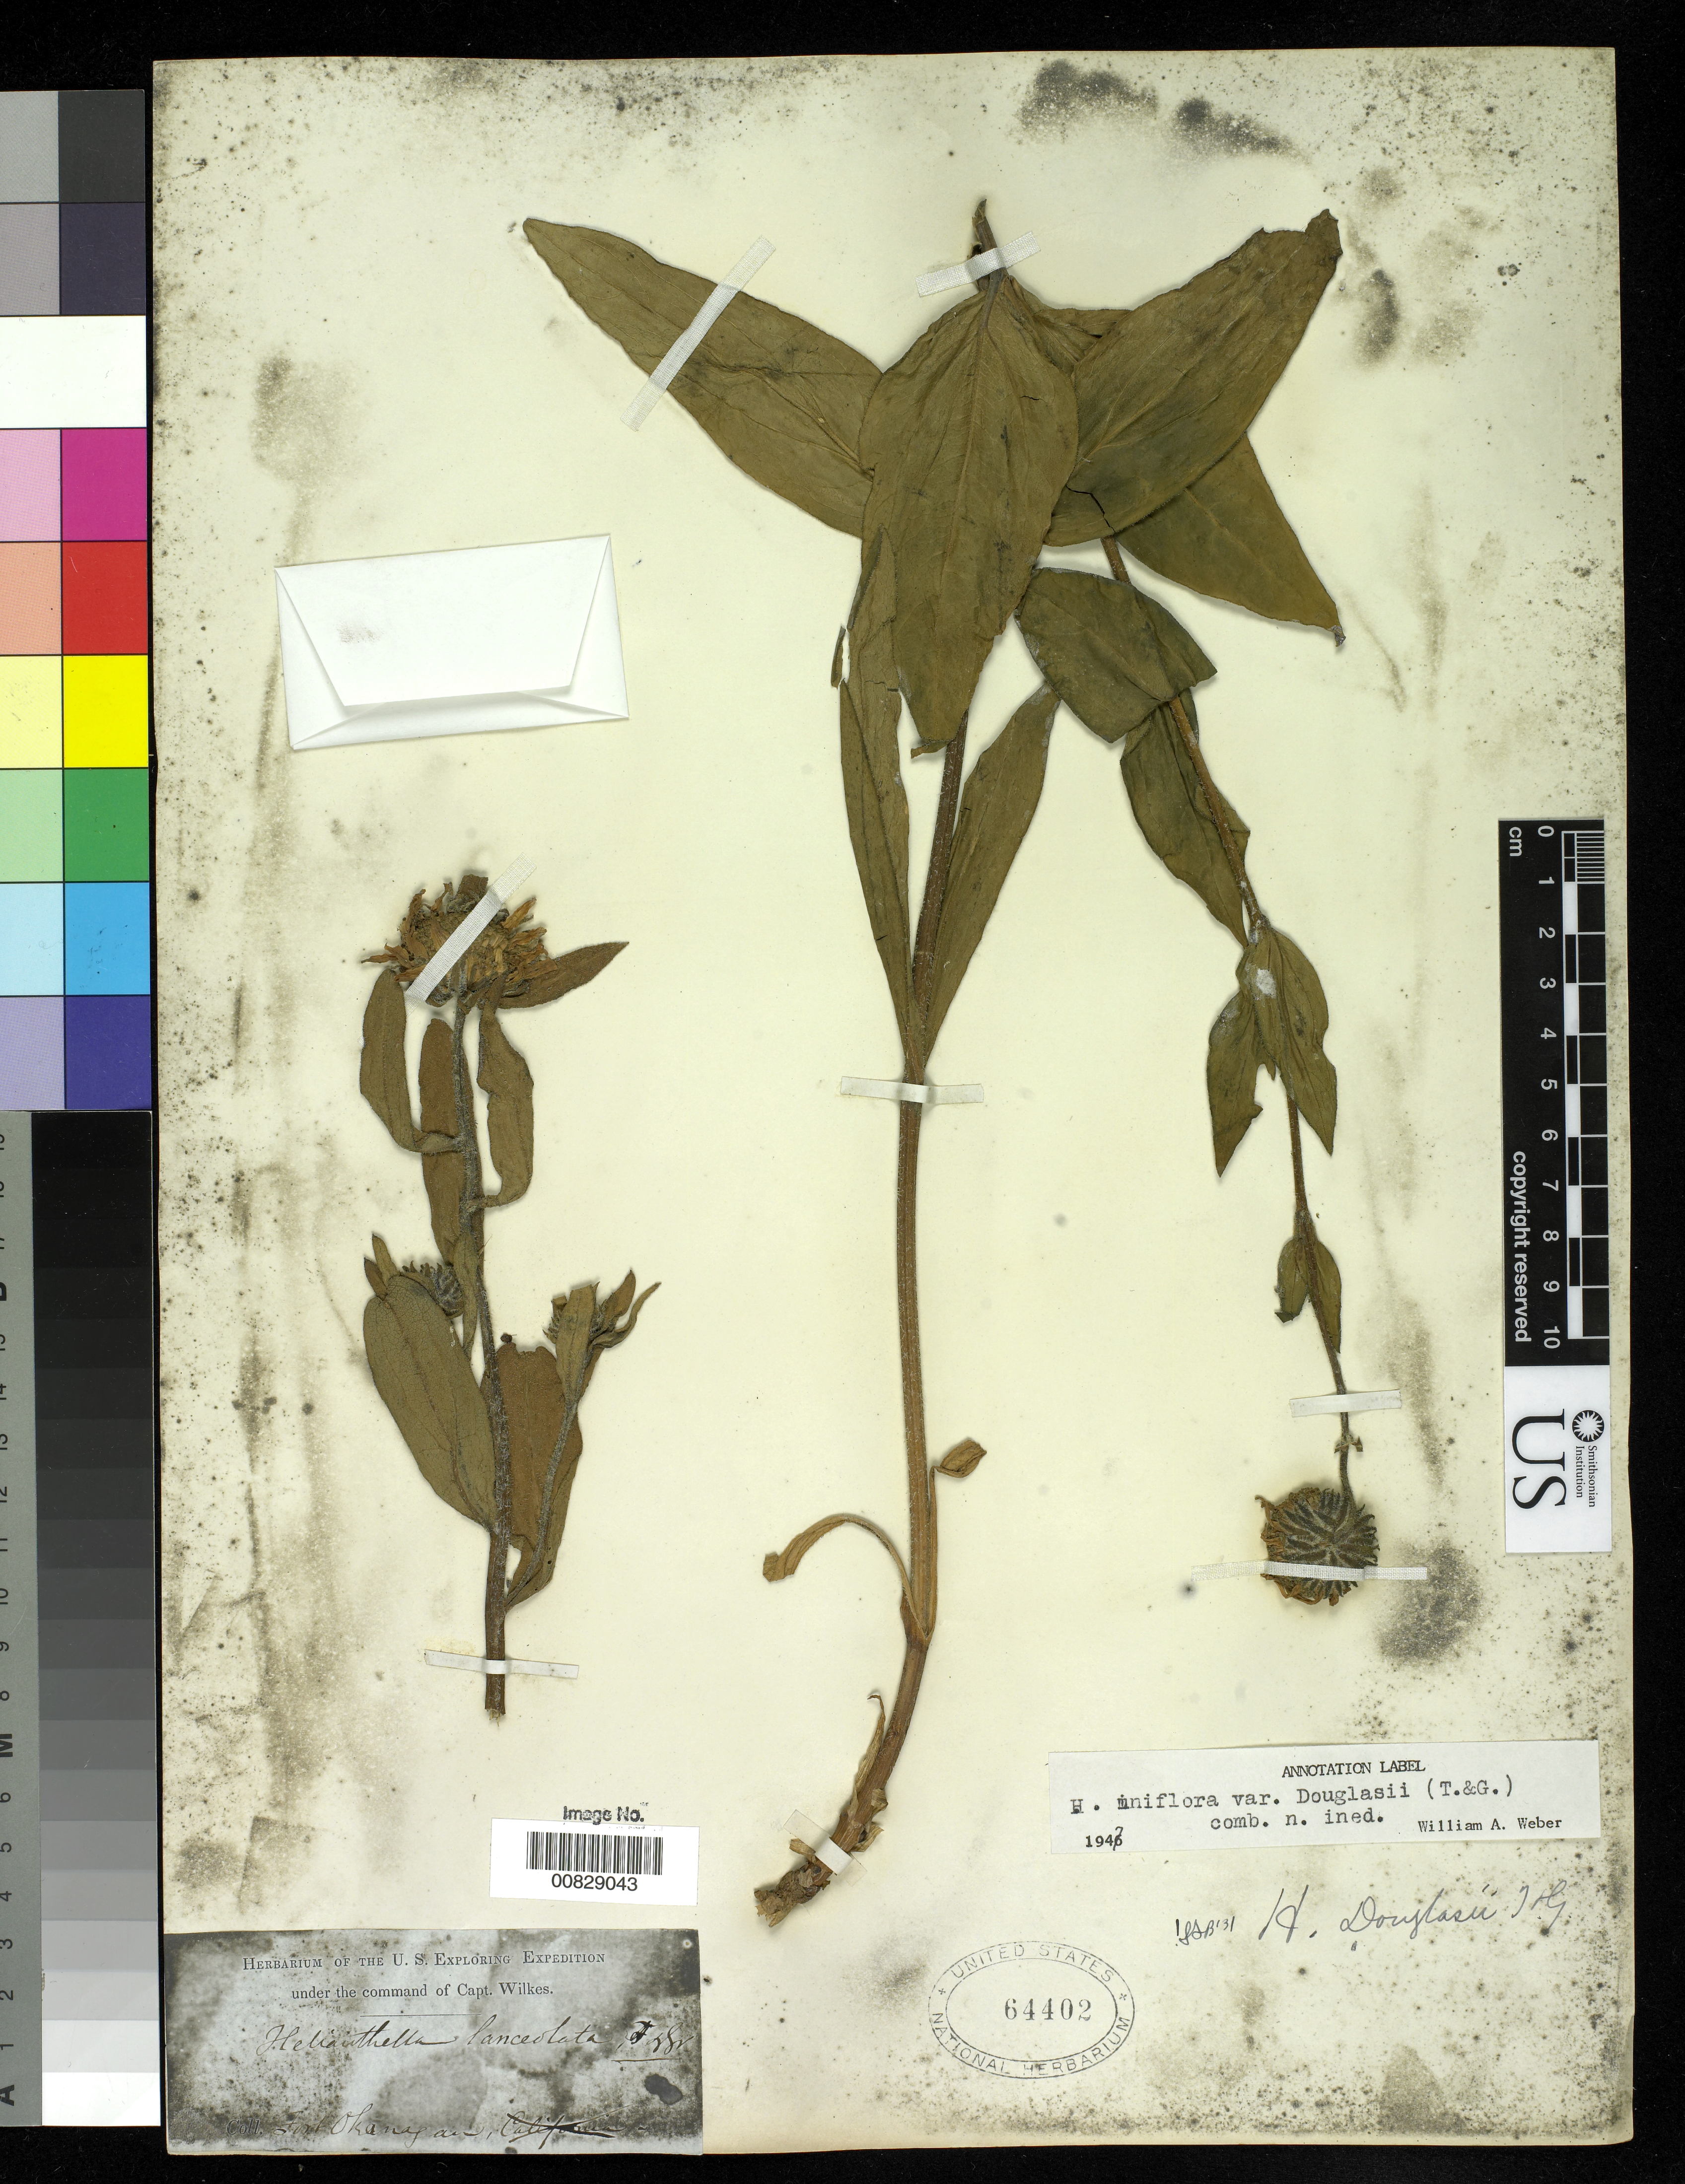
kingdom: Plantae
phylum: Tracheophyta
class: Magnoliopsida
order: Asterales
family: Asteraceae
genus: Helianthella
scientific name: Helianthella douglasii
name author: Torr. & A. Gray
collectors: Wilkes Explor. Exped.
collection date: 1838/1842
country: United States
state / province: Washington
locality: Fort Okanogan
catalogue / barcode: US 64402